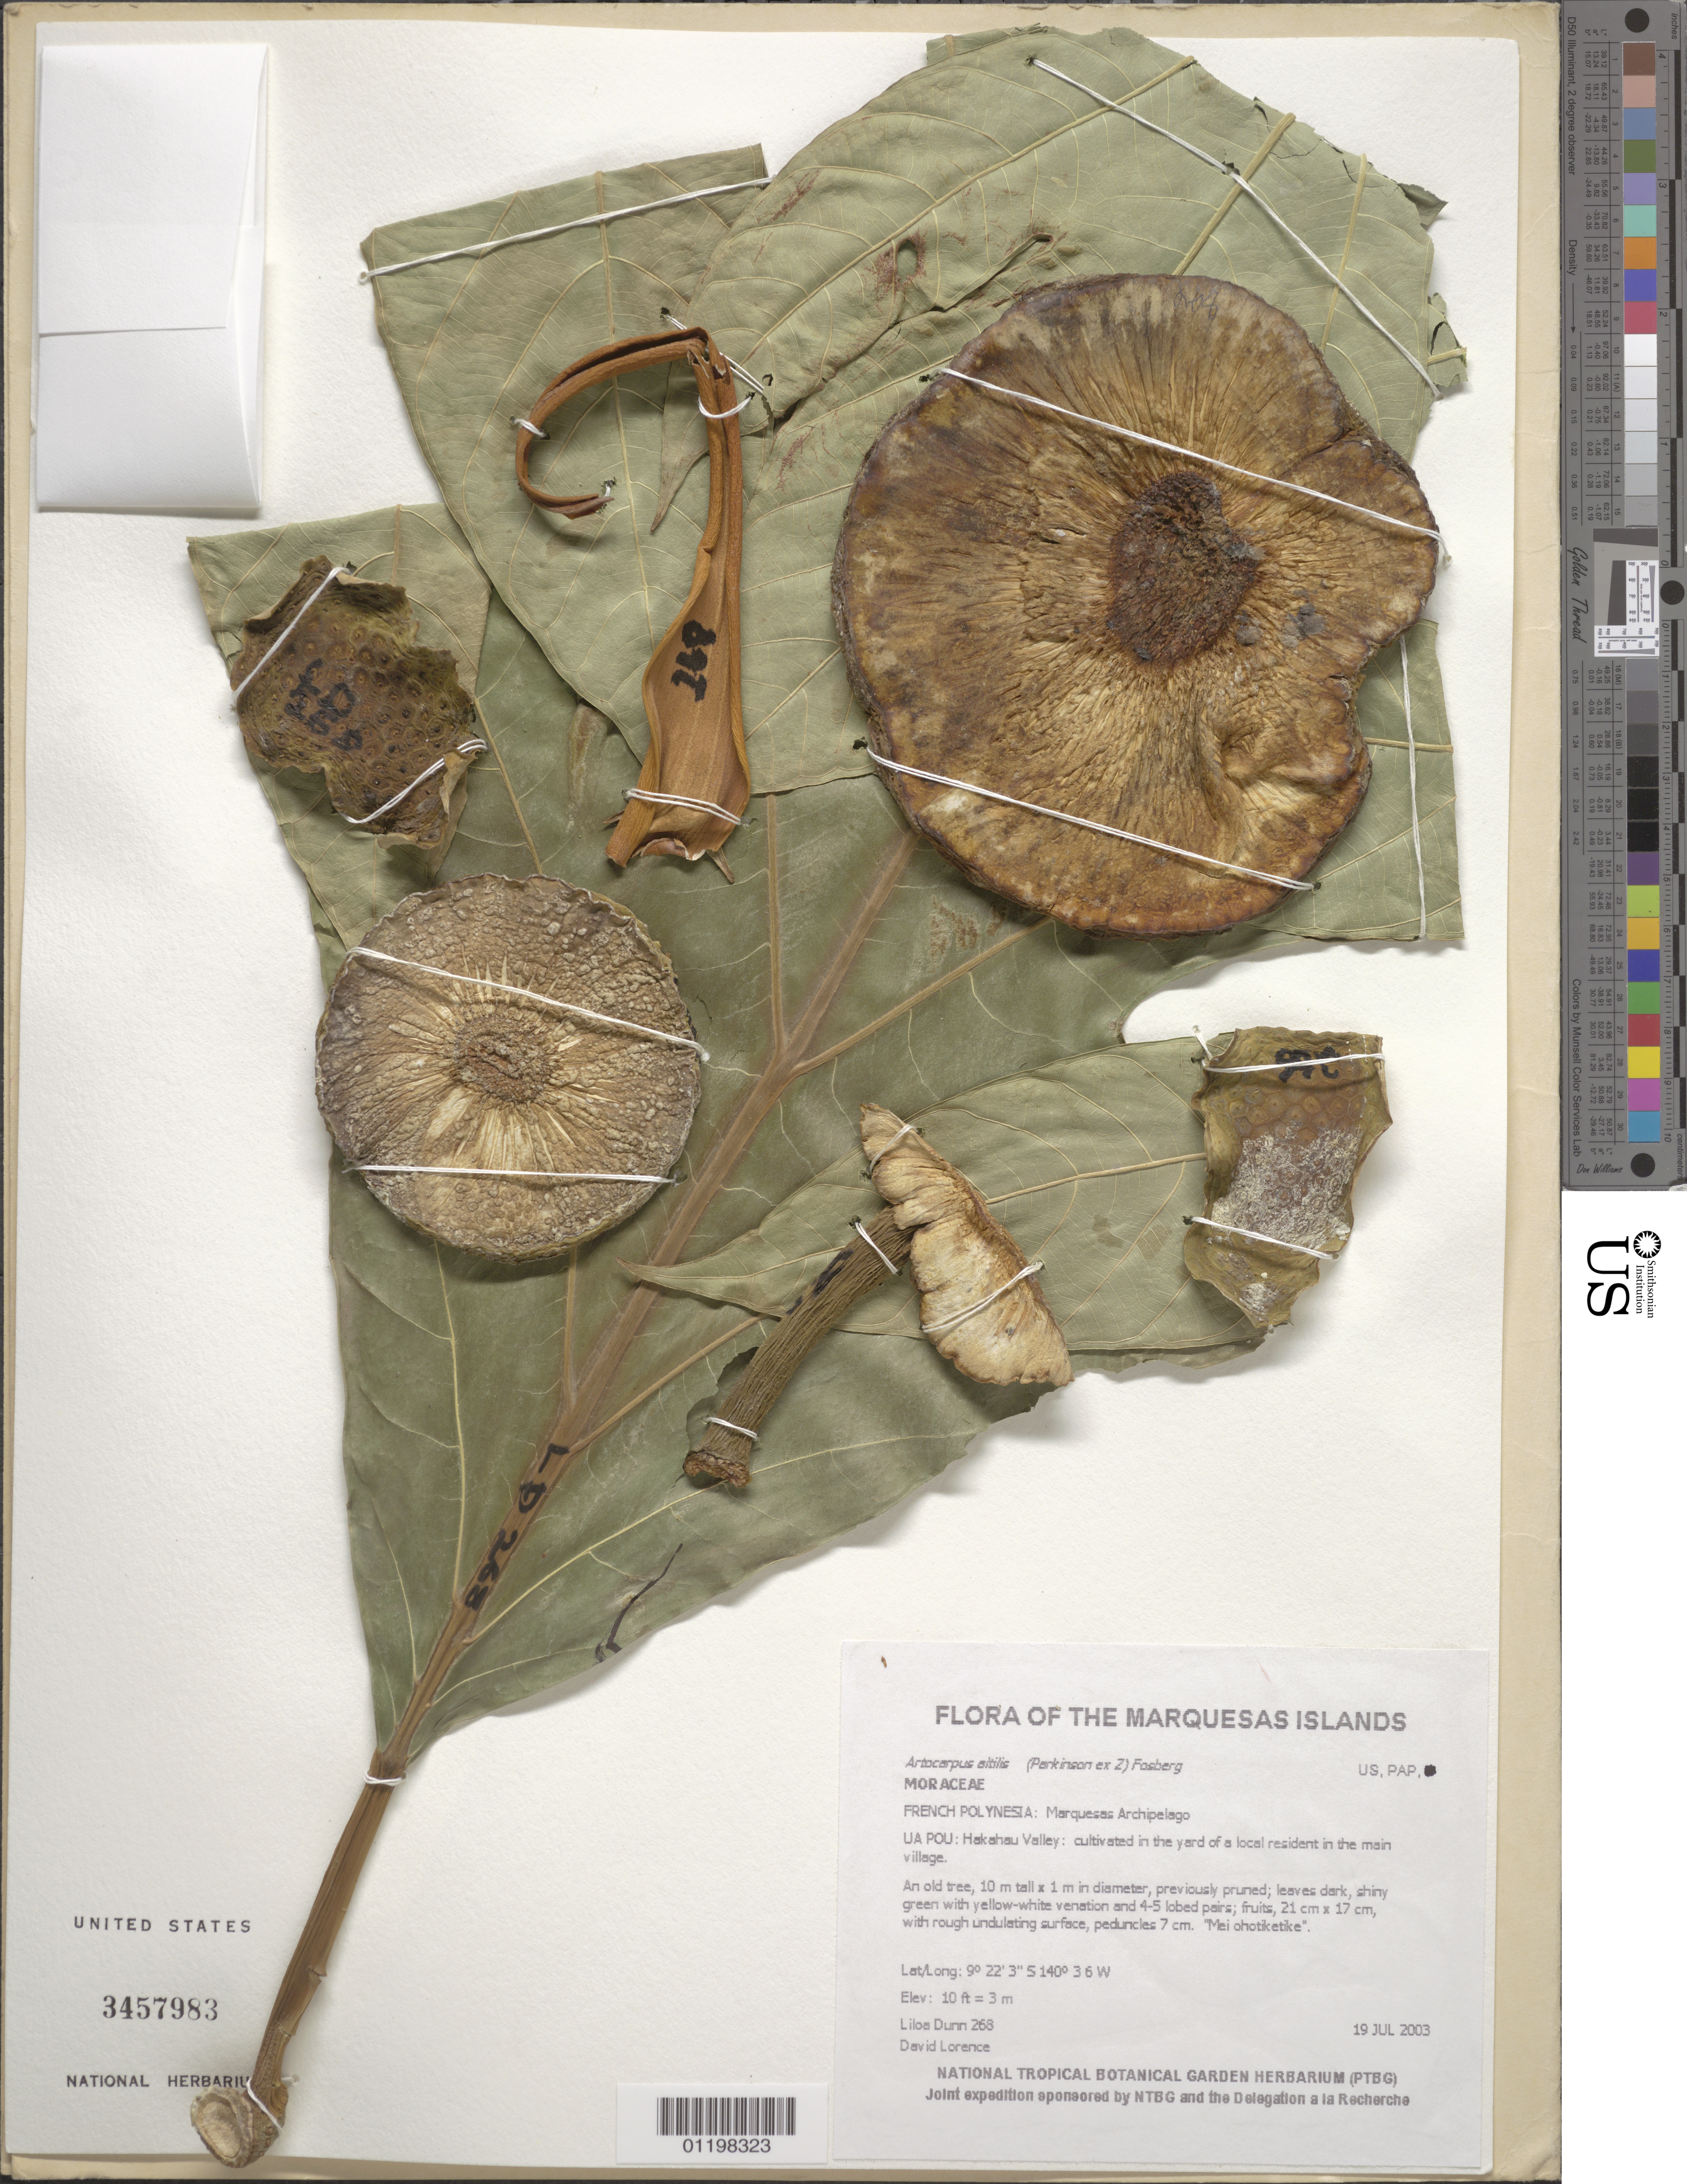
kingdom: Plantae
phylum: Tracheophyta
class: Magnoliopsida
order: Rosales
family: Moraceae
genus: Artocarpus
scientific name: Artocarpus altilis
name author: (Parkinson) Fosberg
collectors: L. Dunn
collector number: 268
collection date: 2003-07-19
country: French Polynesia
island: Ua Pou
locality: Hakahau Valley: cultivated in the yard of a local resident in the main village.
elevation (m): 3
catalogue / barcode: US 3457983